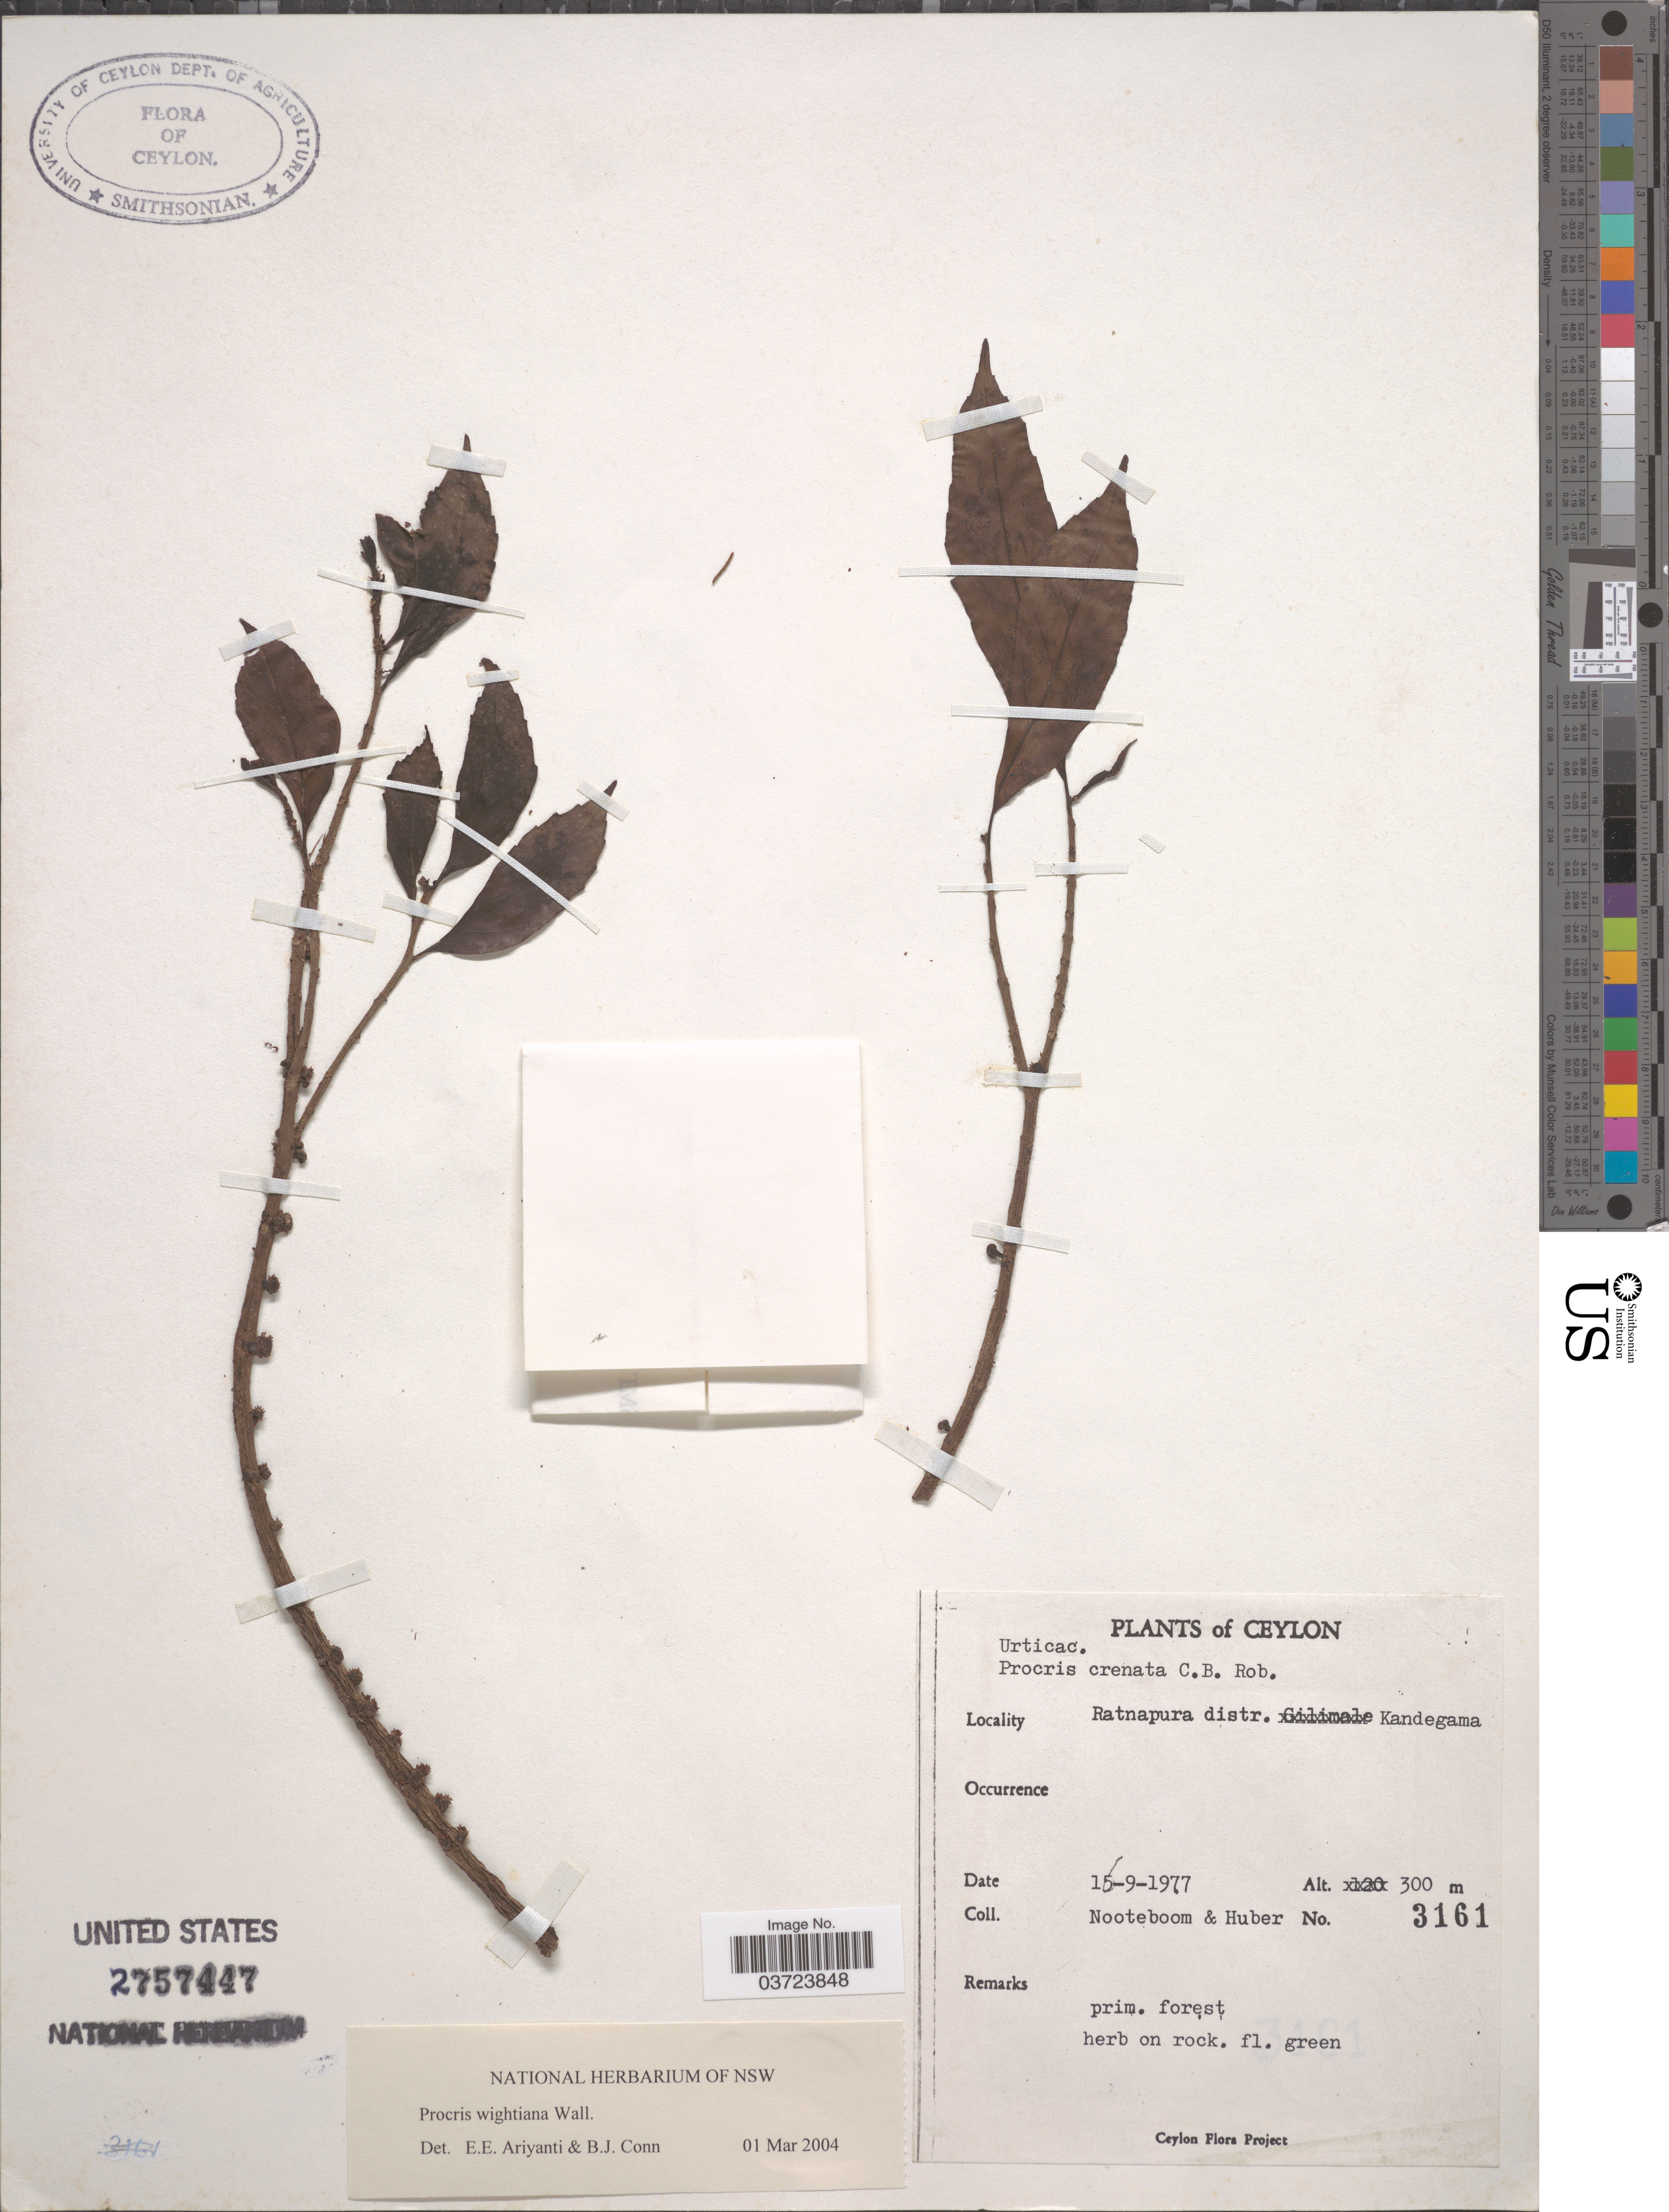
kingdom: Plantae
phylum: Tracheophyta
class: Magnoliopsida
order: Rosales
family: Urticaceae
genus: Procris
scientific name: Procris wightiana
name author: Wall. ex Wedd.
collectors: Nooteboom, -- & Huber, --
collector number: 3161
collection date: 1977-09-16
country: Sri Lanka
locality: Ceylon. Ratnapura distr. Kandegama.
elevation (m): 300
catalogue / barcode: US 2757447